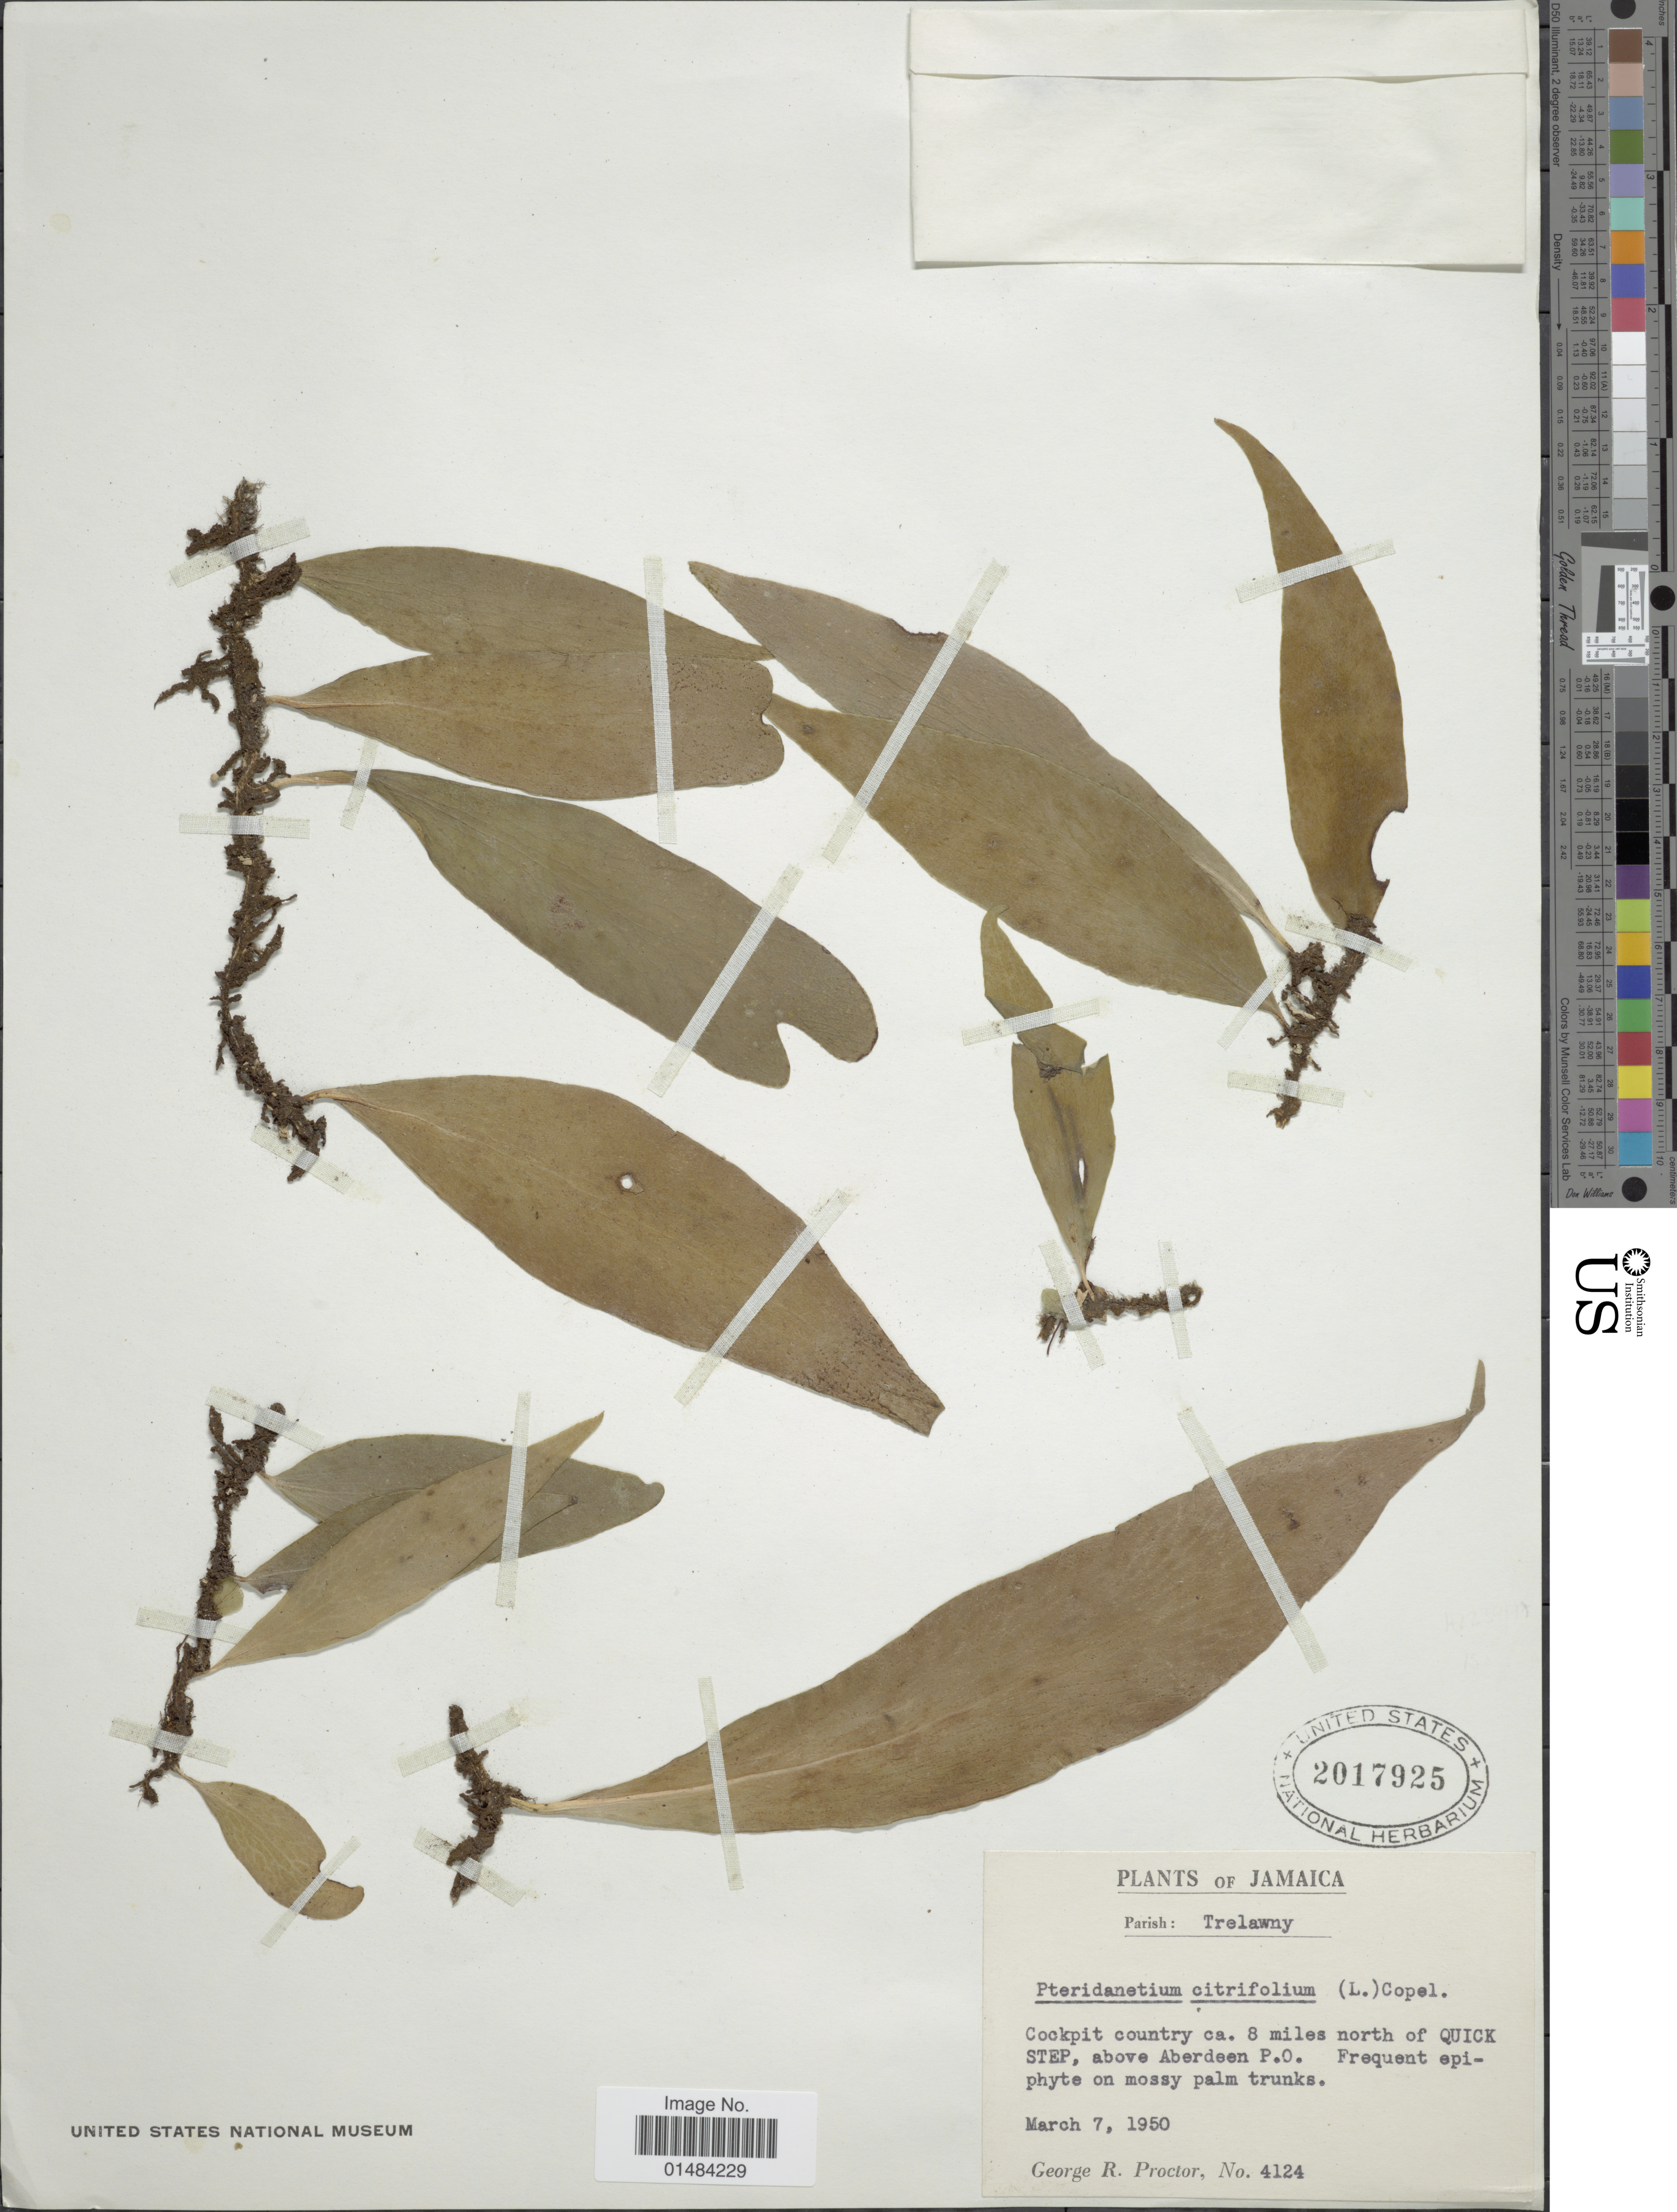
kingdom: Plantae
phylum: Tracheophyta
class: Polypodiopsida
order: Polypodiales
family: Pteridaceae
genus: Anetium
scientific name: Anetium citrifolium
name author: (L.) Splitg.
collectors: G. R. Proctor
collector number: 4124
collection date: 1950-05-07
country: Jamaica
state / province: Trelawny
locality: Jamaica, Parish: Trelawny, Cockpit country ca. 8 miles north of Quick Step, above Aberdeen P.O.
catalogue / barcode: US 2017925